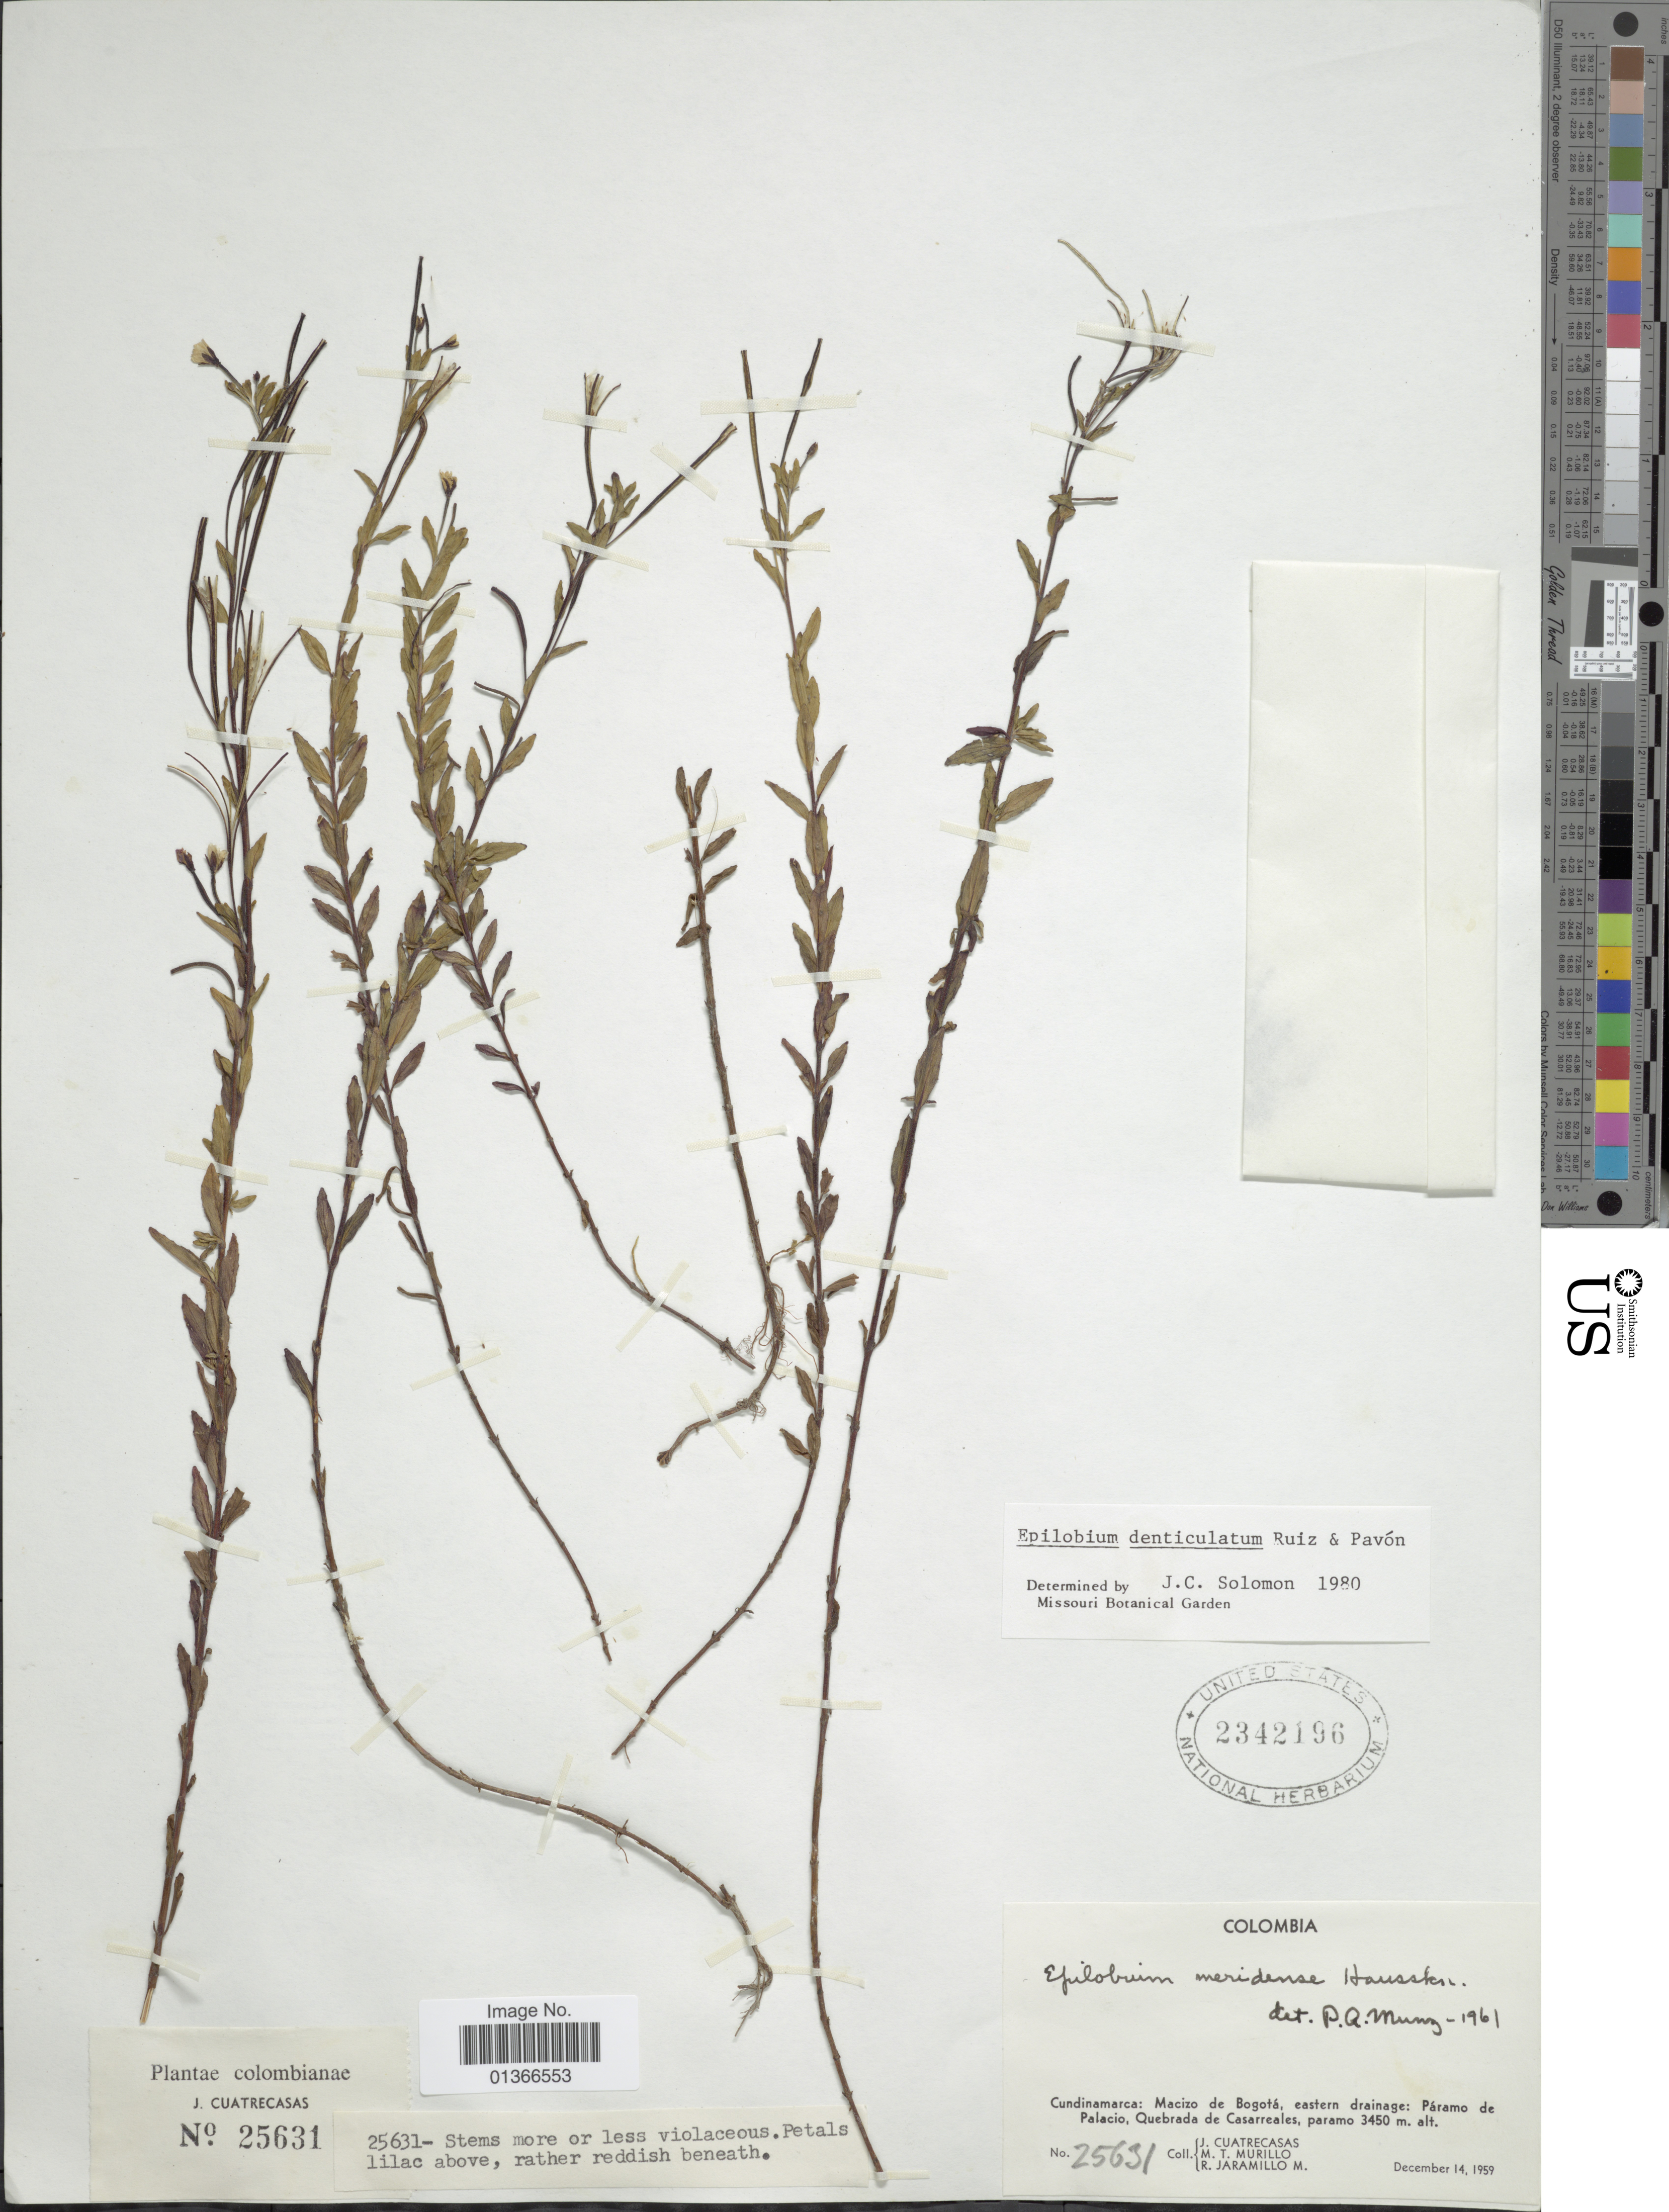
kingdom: Plantae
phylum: Tracheophyta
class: Magnoliopsida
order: Myrtales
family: Onagraceae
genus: Epilobium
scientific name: Epilobium denticulatum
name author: Ruiz & Pav.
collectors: J. Cuatrecasas, M. Murillo & R. Jaramillo M.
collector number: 25631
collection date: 1959-12-14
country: Colombia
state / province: Cundinamarca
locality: Macizo de Bogotá, eastern drainage: Páramo de Palacio, Quebrada de Casarreales.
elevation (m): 3450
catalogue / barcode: US 2342196